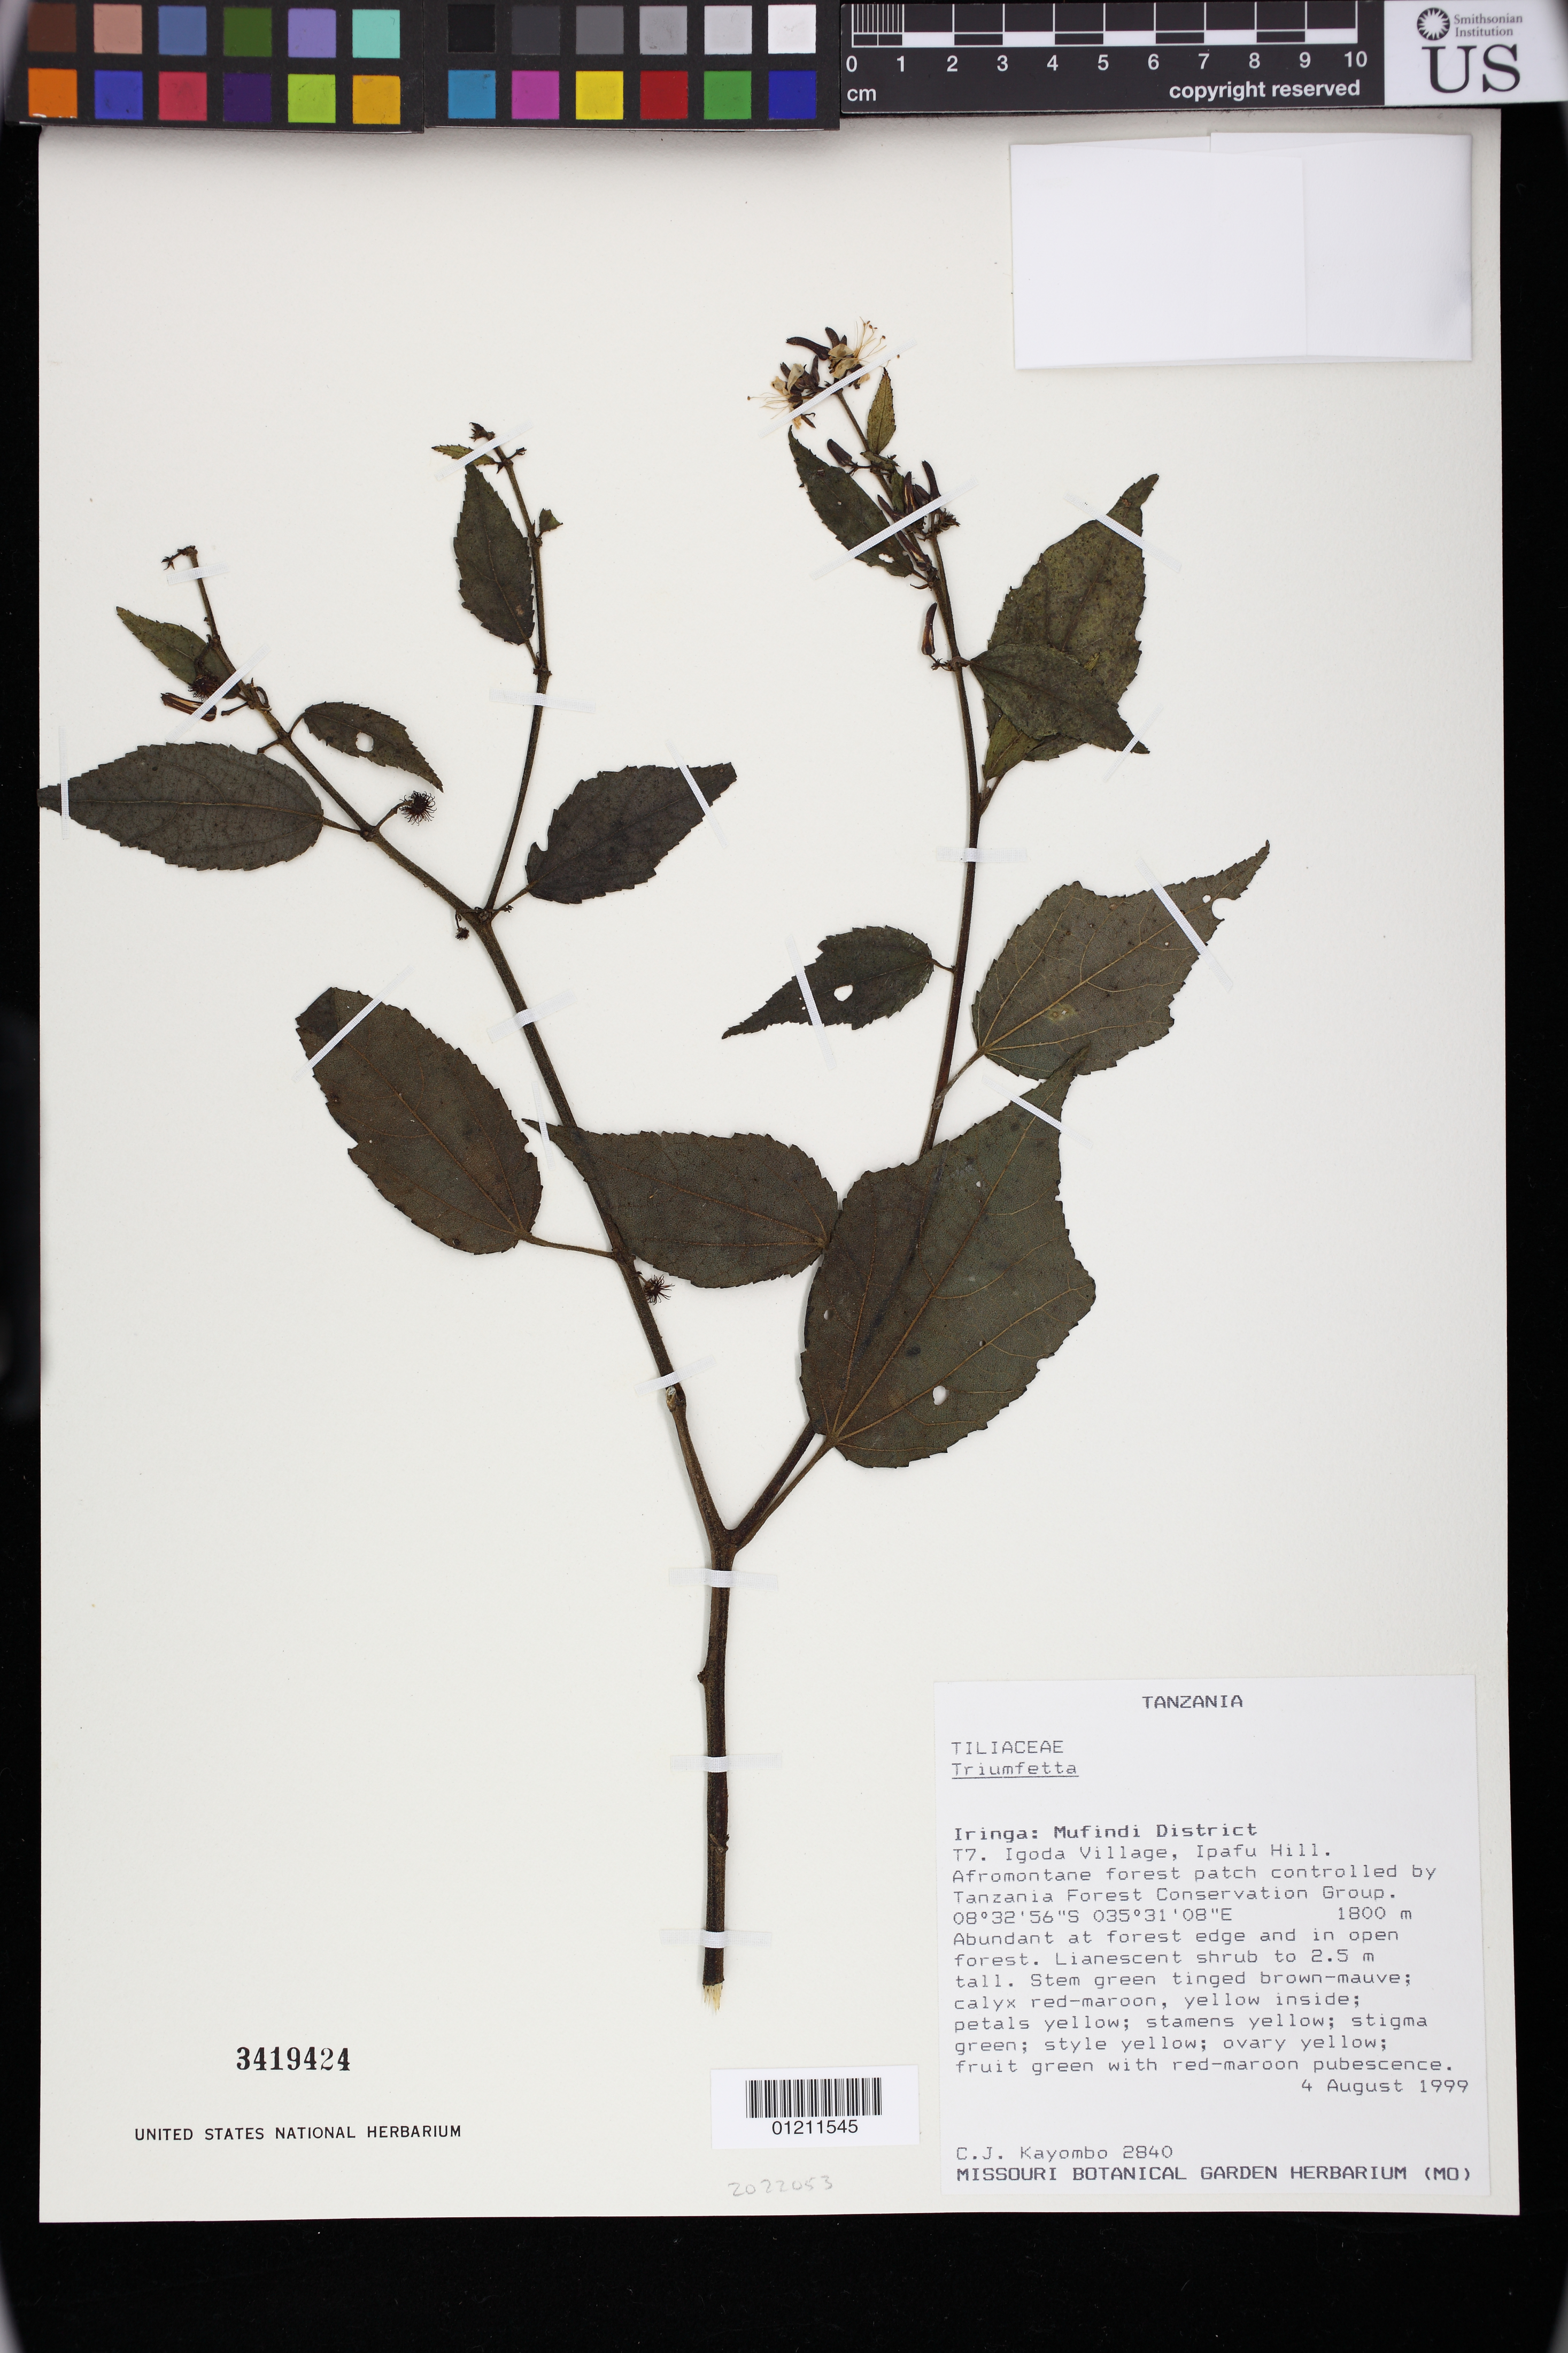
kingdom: Plantae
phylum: Tracheophyta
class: Magnoliopsida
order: Malvales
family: Malvaceae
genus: Triumfetta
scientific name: Triumfetta sp.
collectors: C. J. Kayombo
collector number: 2840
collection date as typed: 08 Apr 1999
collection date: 1999-04-08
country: Tanzania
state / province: Iringa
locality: Iringa: Mufindi District. T7. Igoda Village, Ipafu Hill. Afromontane forest patch controlled by Tanzania Forest Conservation Group.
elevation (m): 1800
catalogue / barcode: US 3419424